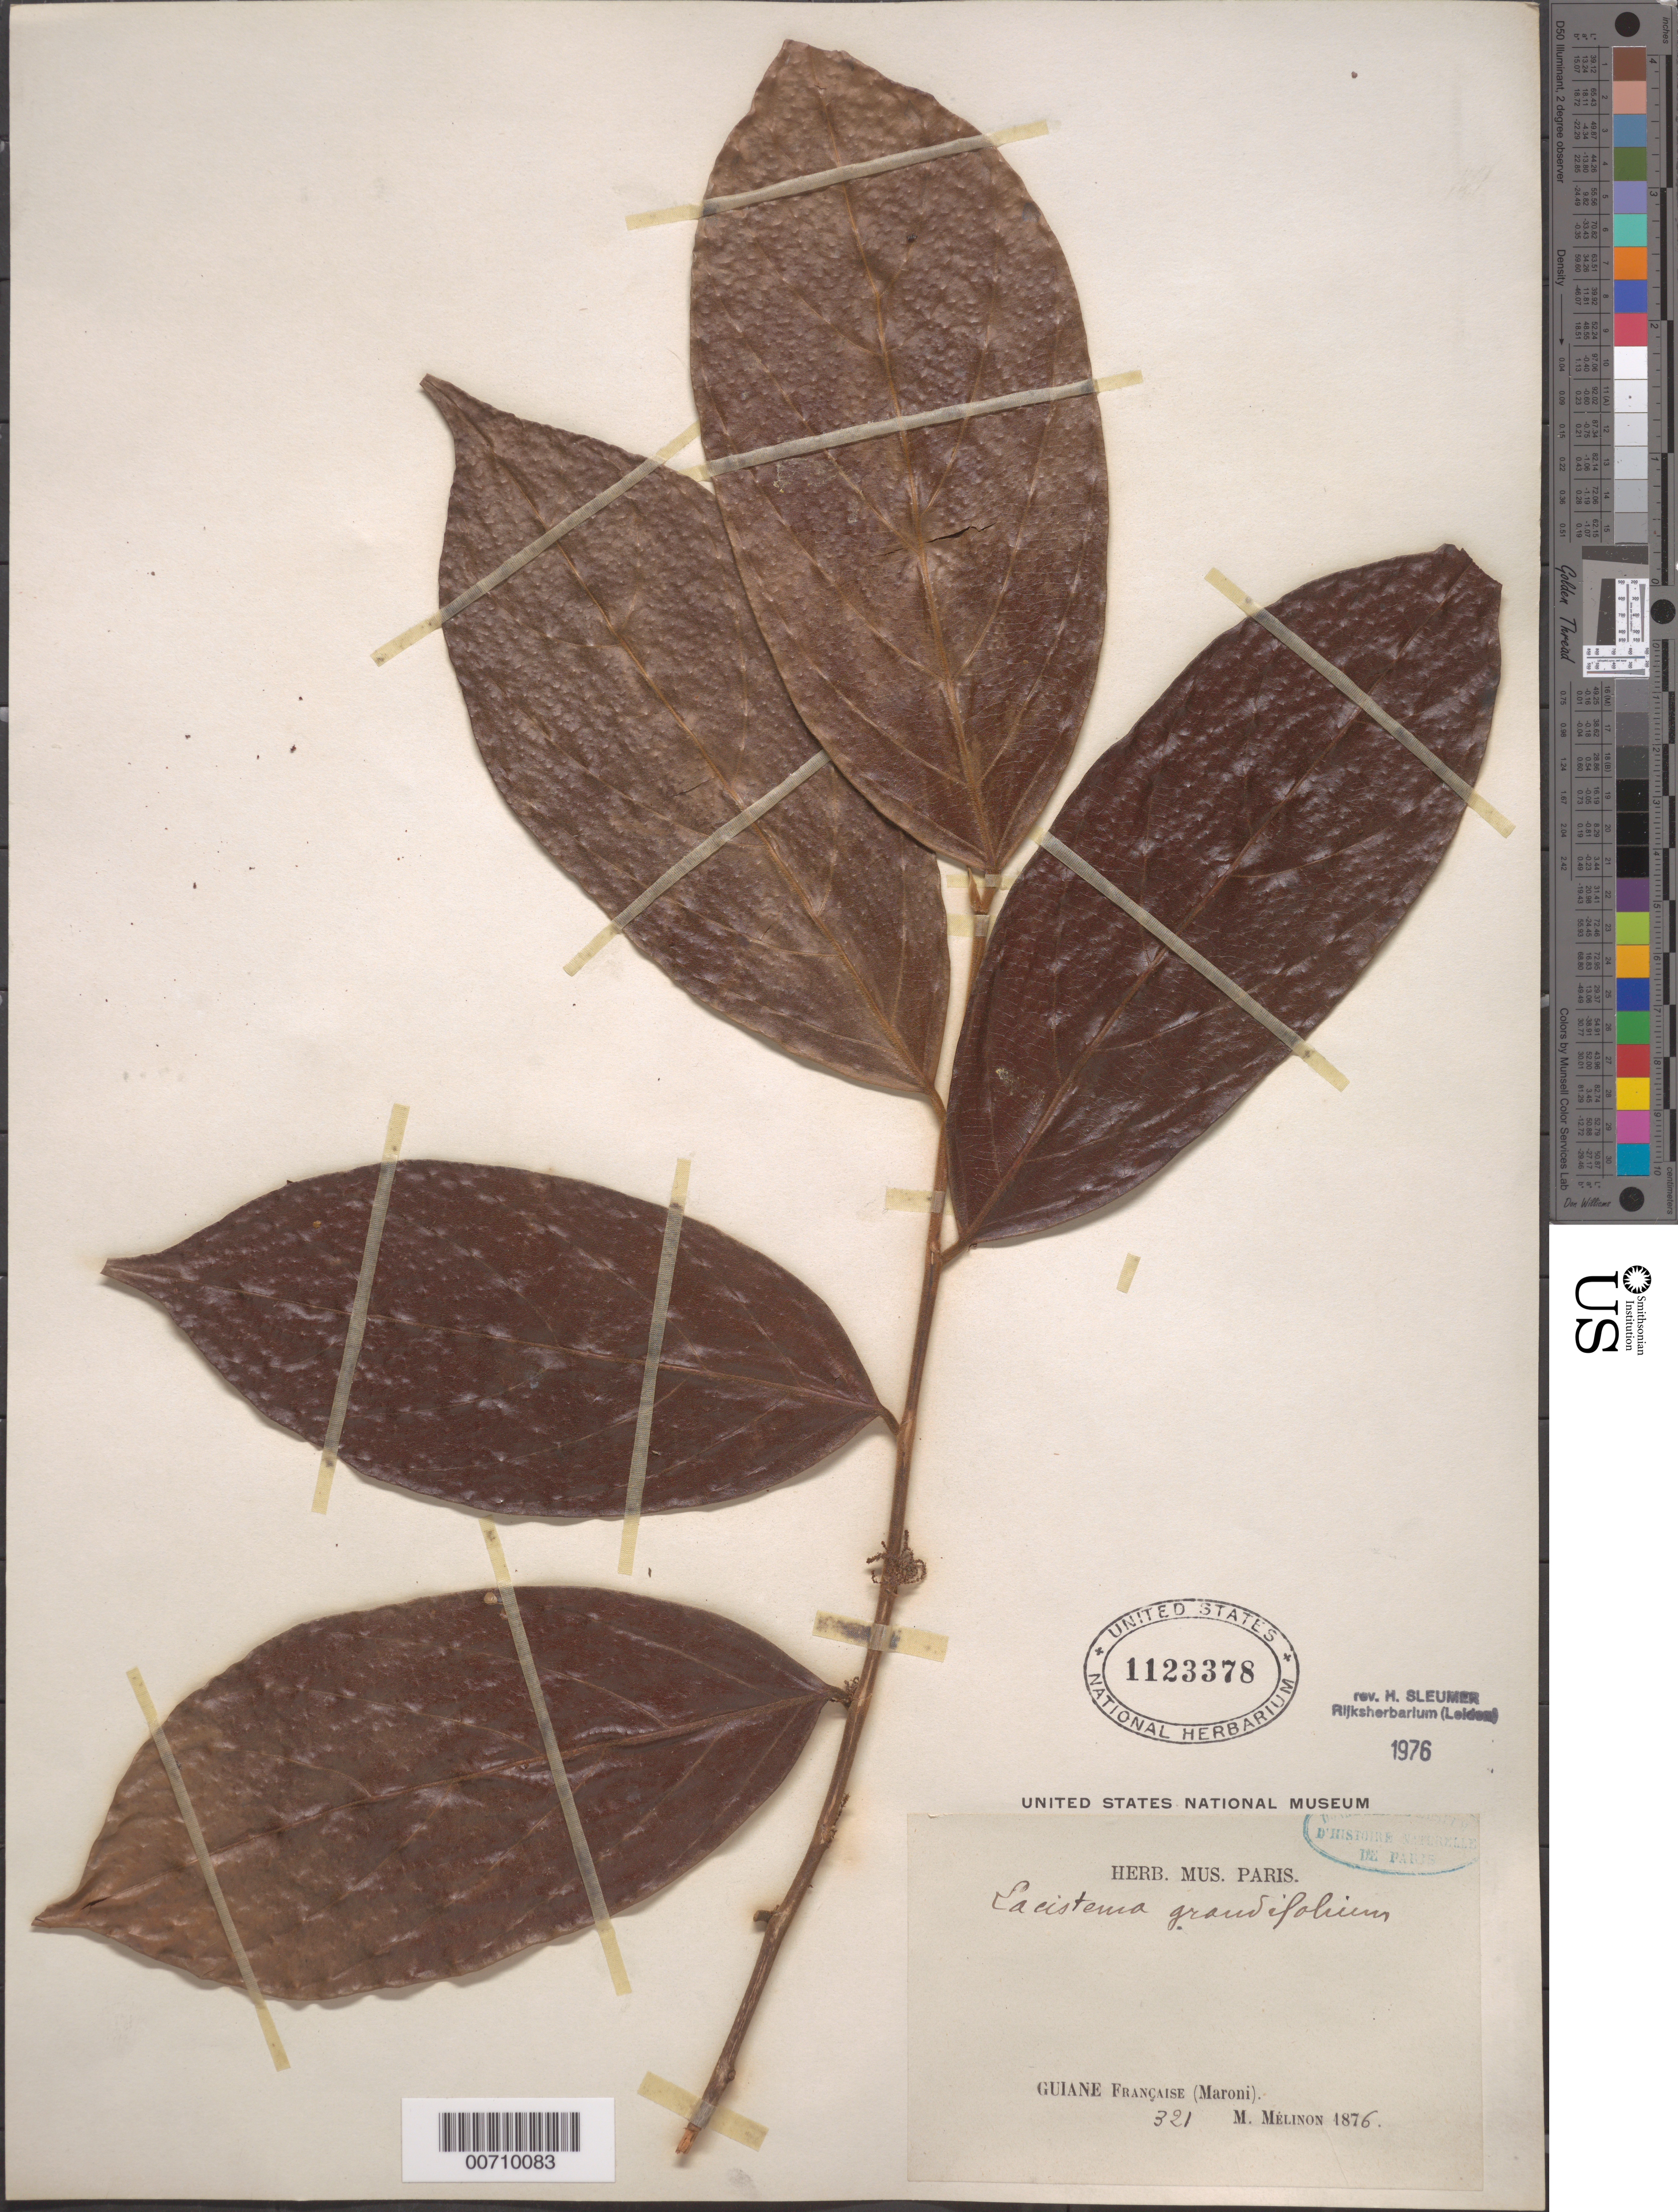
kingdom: Plantae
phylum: Tracheophyta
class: Magnoliopsida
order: Malpighiales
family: Lacistemataceae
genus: Lacistema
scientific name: Lacistema grandifolium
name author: Schnizl.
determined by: Sleumer, H. O.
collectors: E. Mélinon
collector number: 321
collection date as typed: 1876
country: French Guiana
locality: Maroni R.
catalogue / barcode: US 1123378